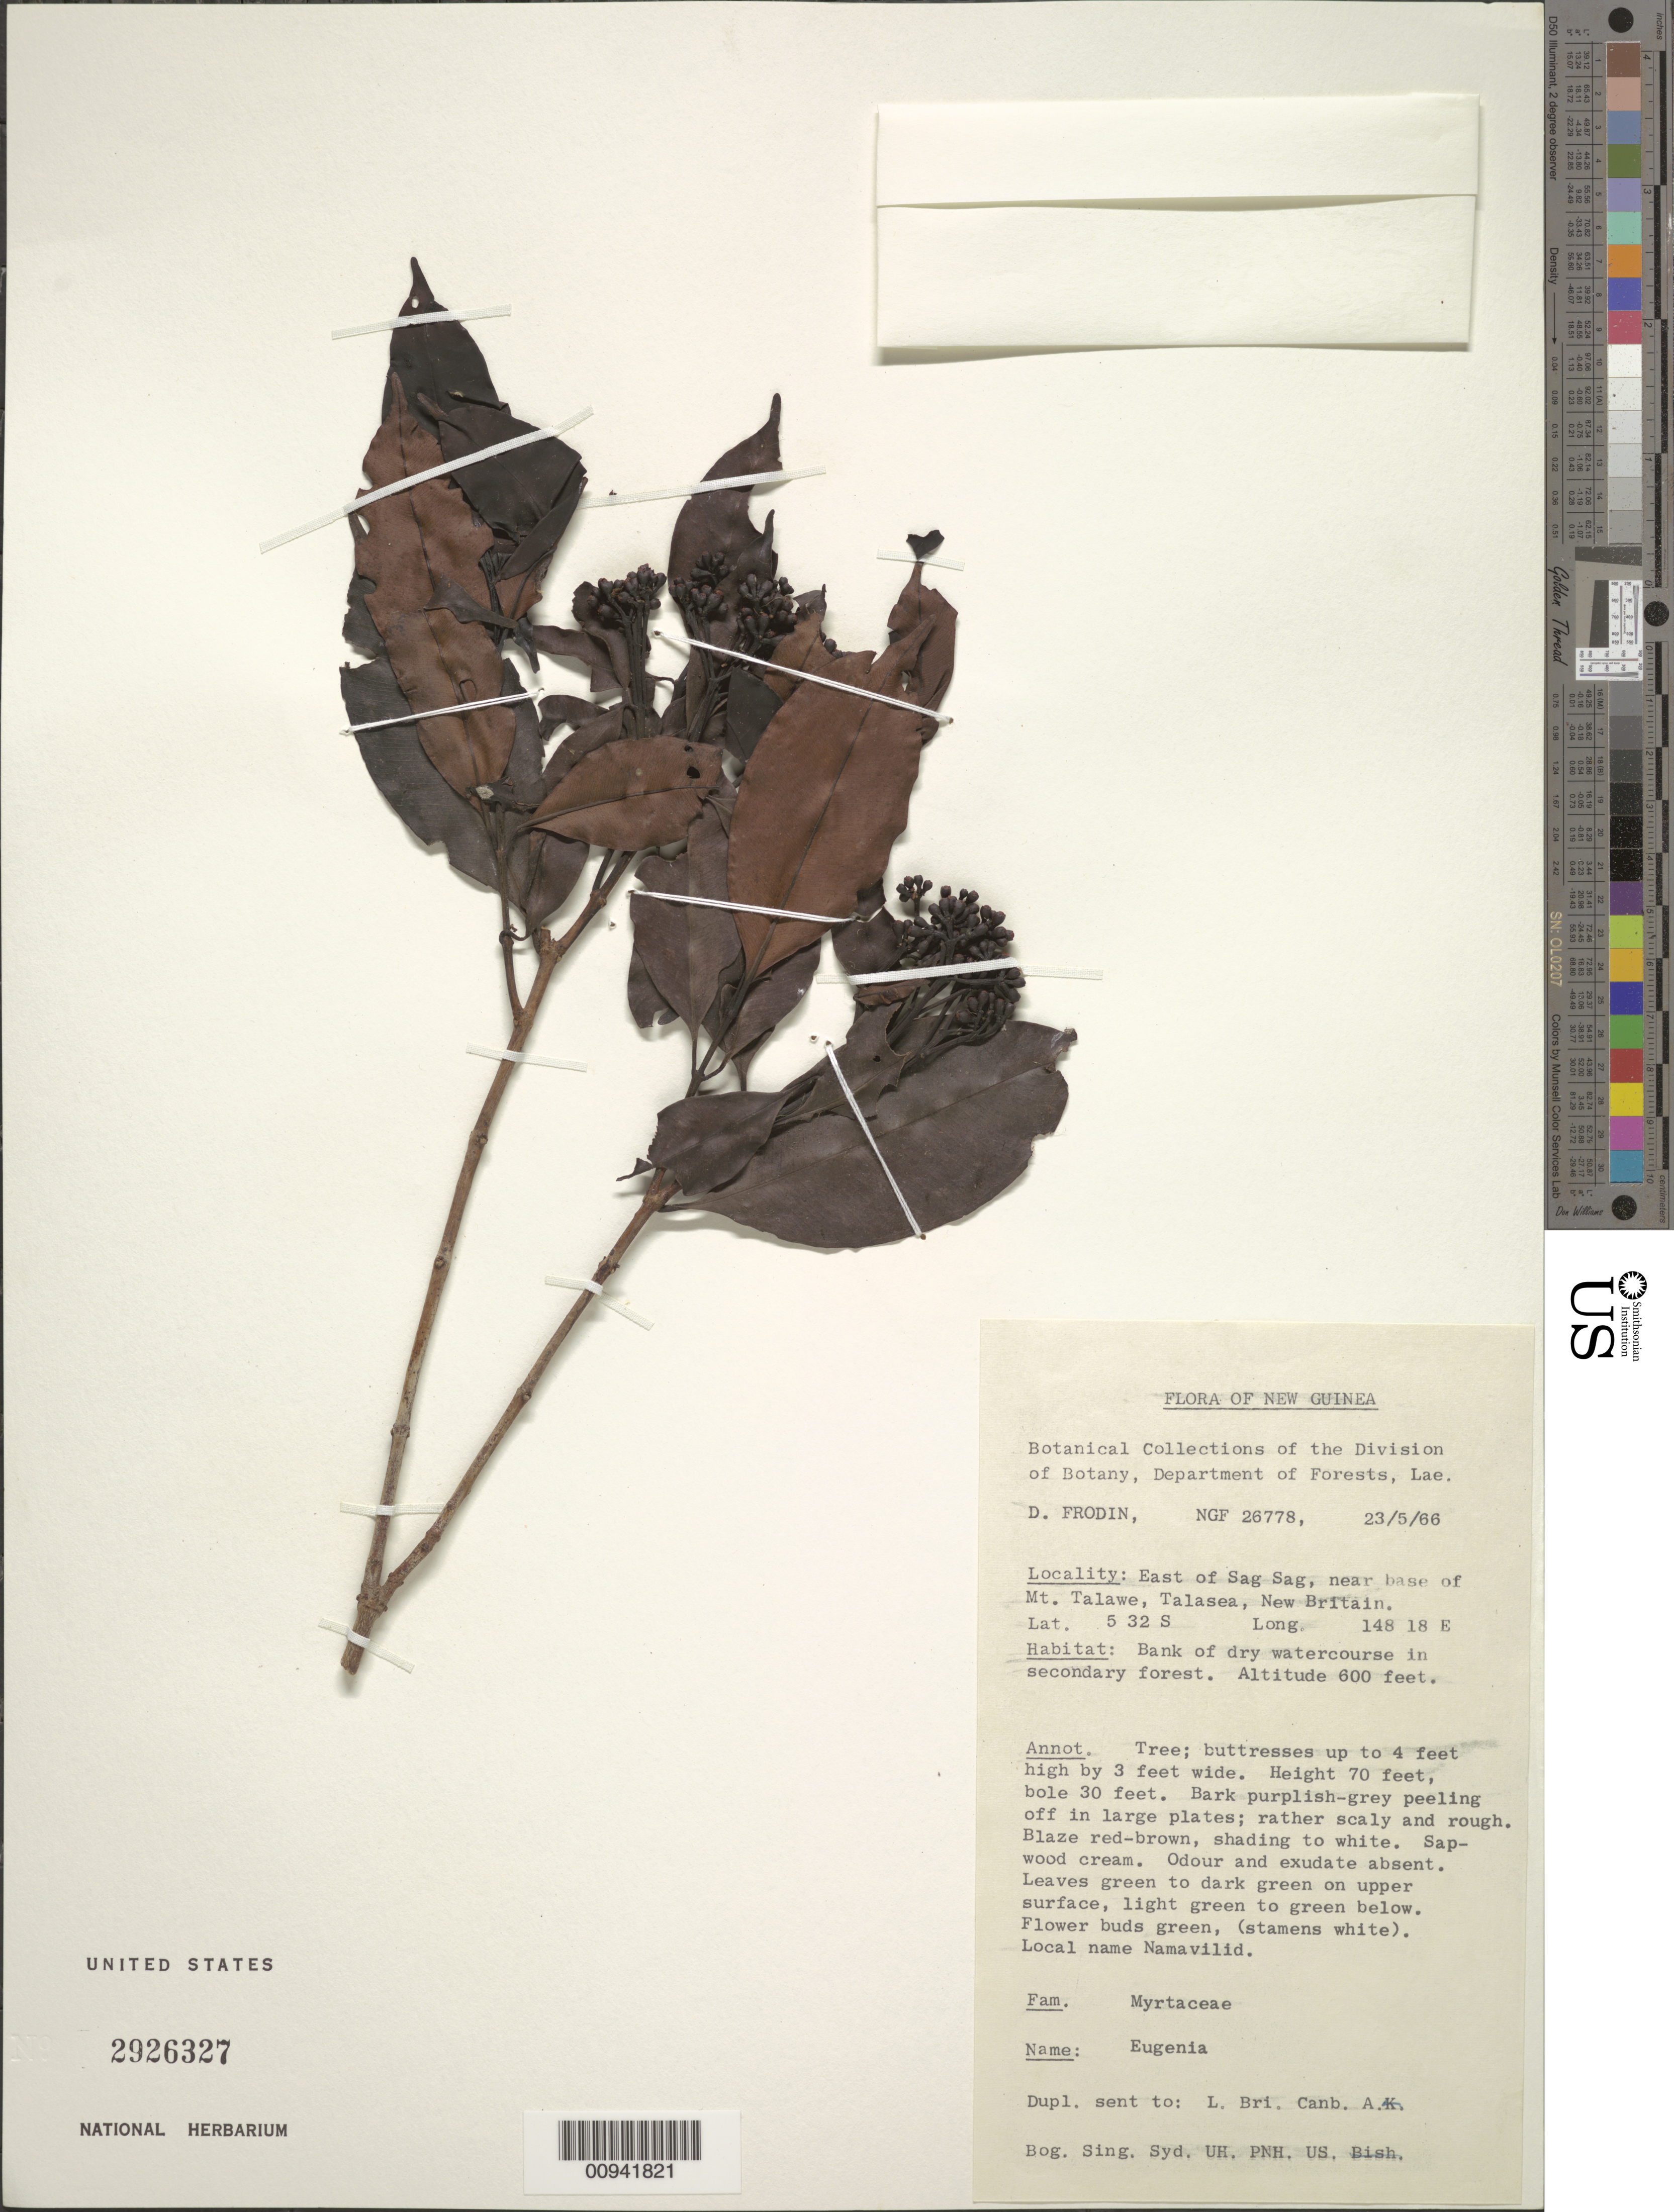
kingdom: Plantae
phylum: Tracheophyta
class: Magnoliopsida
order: Myrtales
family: Myrtaceae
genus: Syzygium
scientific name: Syzygium sp.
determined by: Strong, M. T., (US), Smithsonian Institution - National Museum of Natural History (UNITED STATES)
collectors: D. G. Frodin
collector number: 26778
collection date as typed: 23 May 1966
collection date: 1966-05-23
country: Papua New Guinea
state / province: West New Britain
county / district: Talasea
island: New Britain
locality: East of Sag Sag, near base of Mt. Talawe, Talasea, New Britain.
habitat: Bank of dry watercourse in secondary forest.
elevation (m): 183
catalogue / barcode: US 2926327